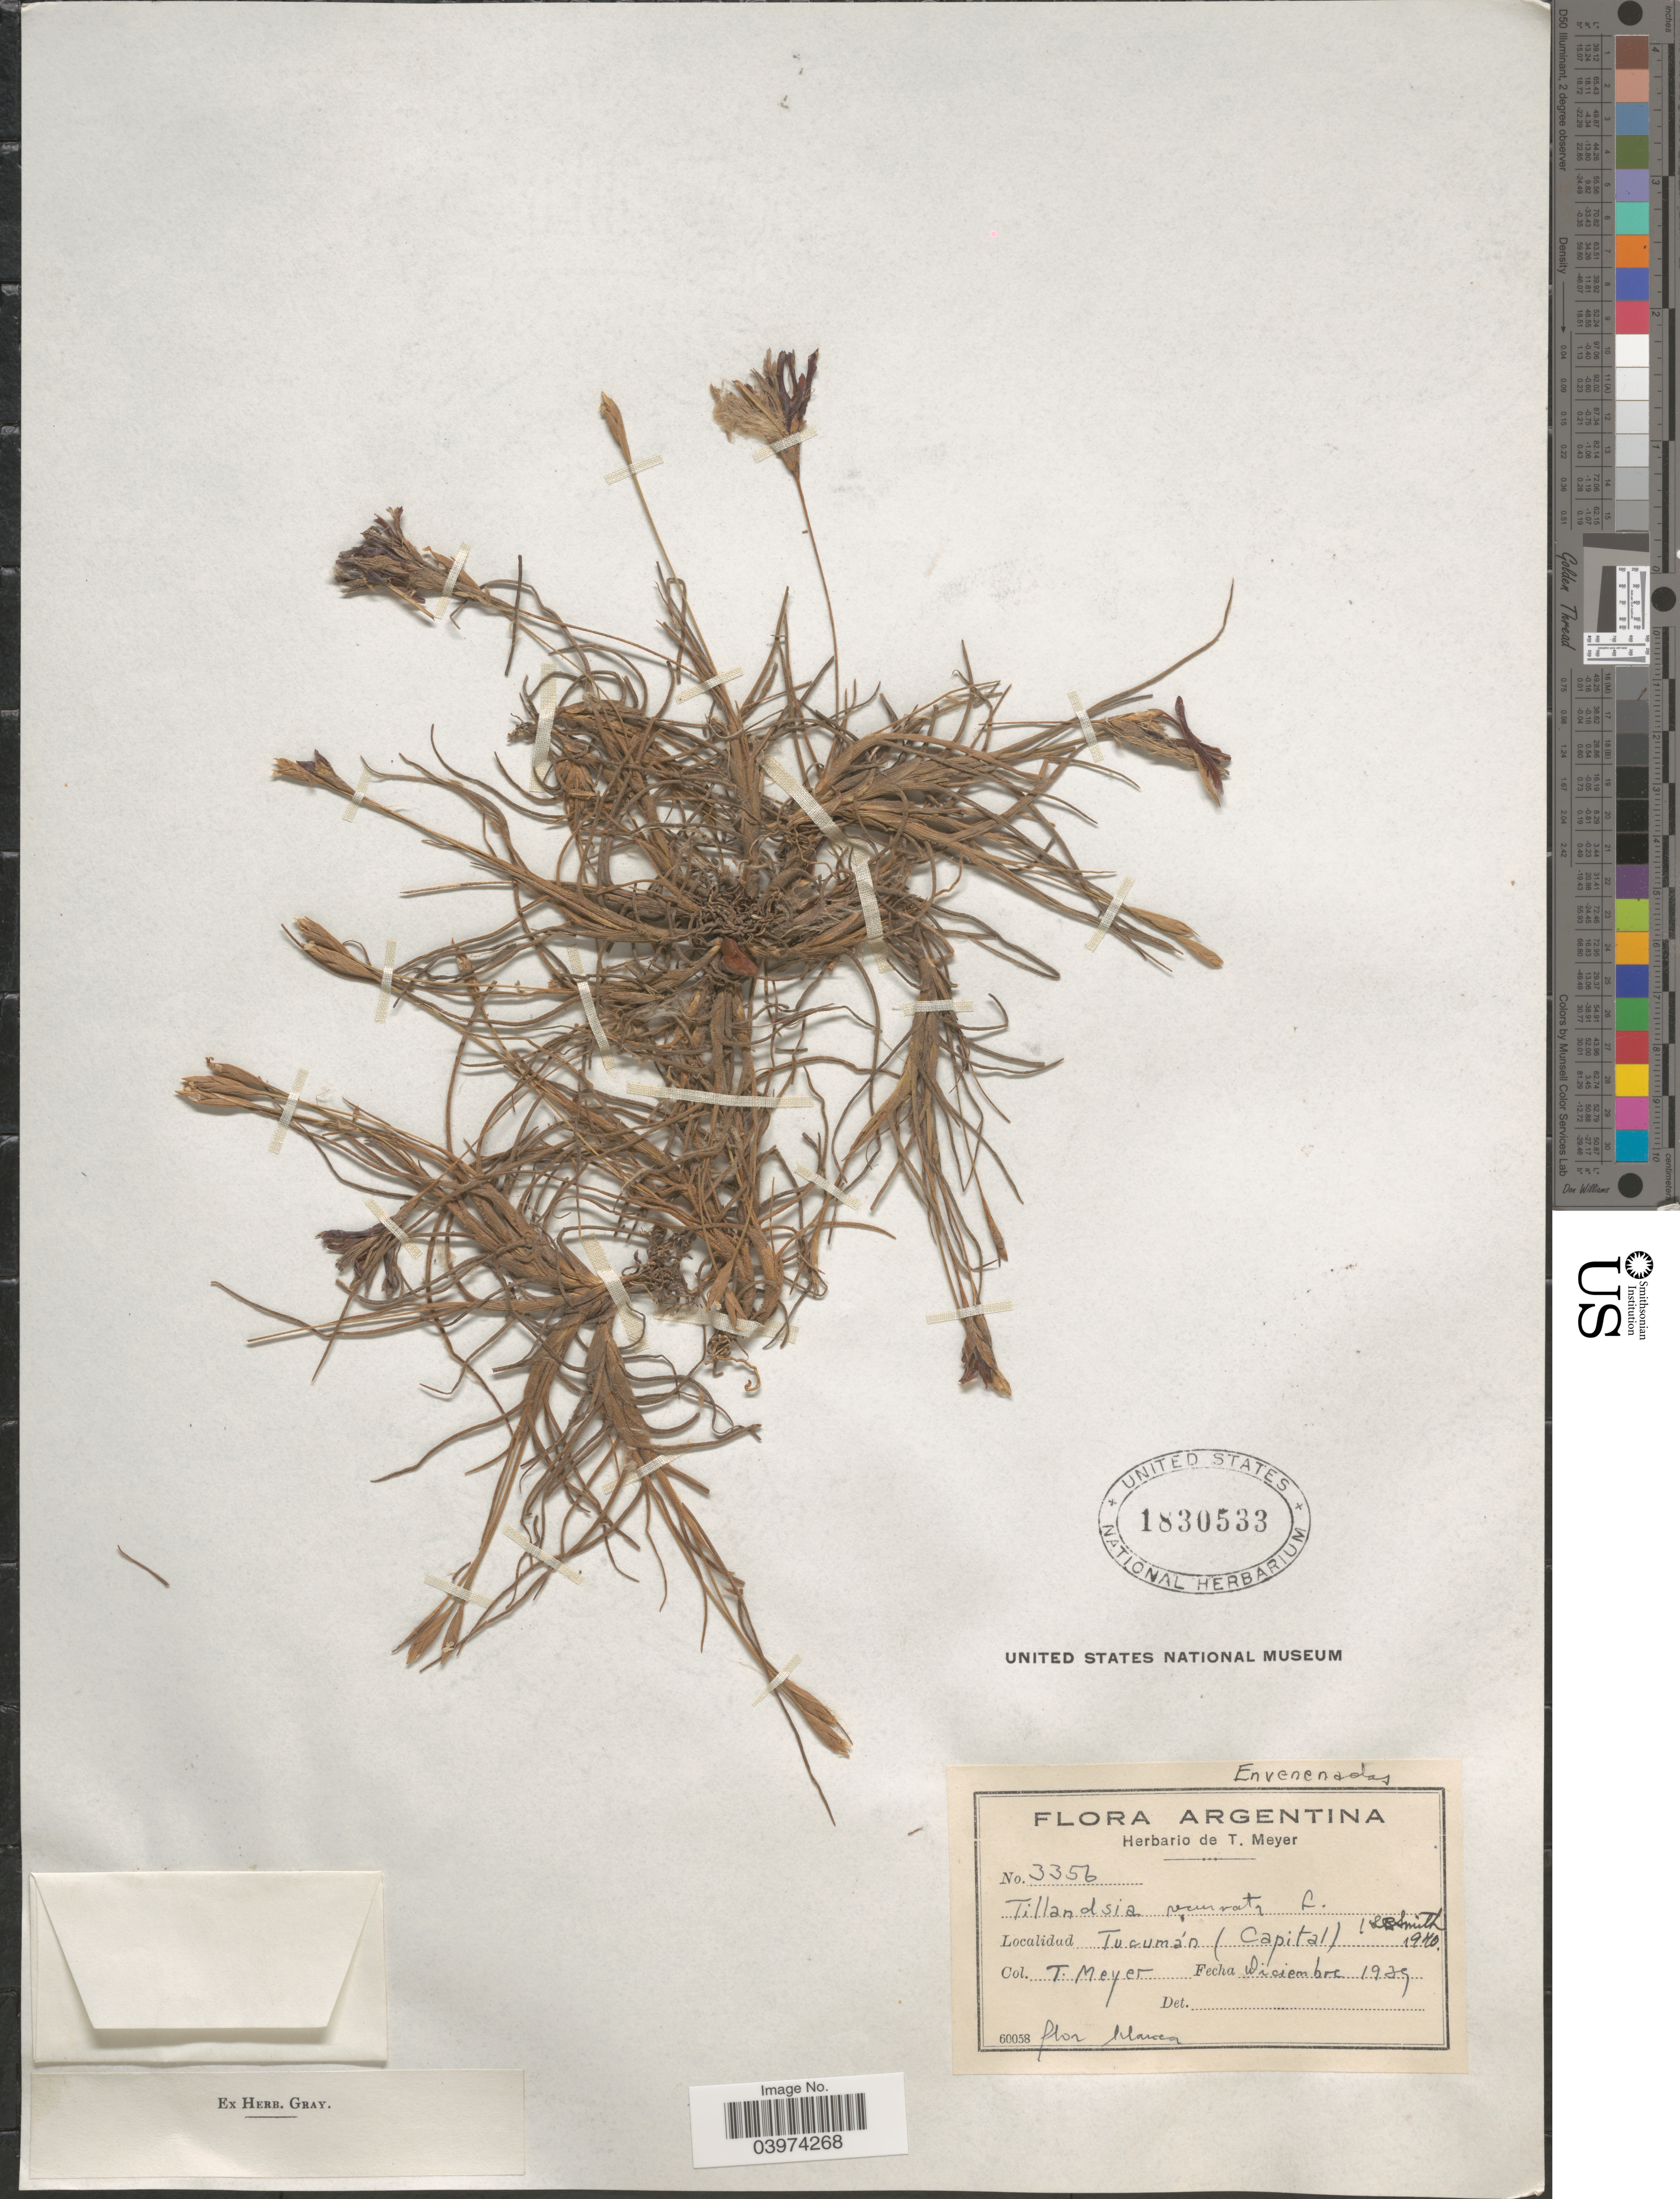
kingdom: Plantae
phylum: Tracheophyta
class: Liliopsida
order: Poales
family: Bromeliaceae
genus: Tillandsia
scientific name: Tillandsia recurvata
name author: L.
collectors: T. Meyer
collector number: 3356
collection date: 1939-12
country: Argentina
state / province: Tucuman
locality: Capital.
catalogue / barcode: US 1830533